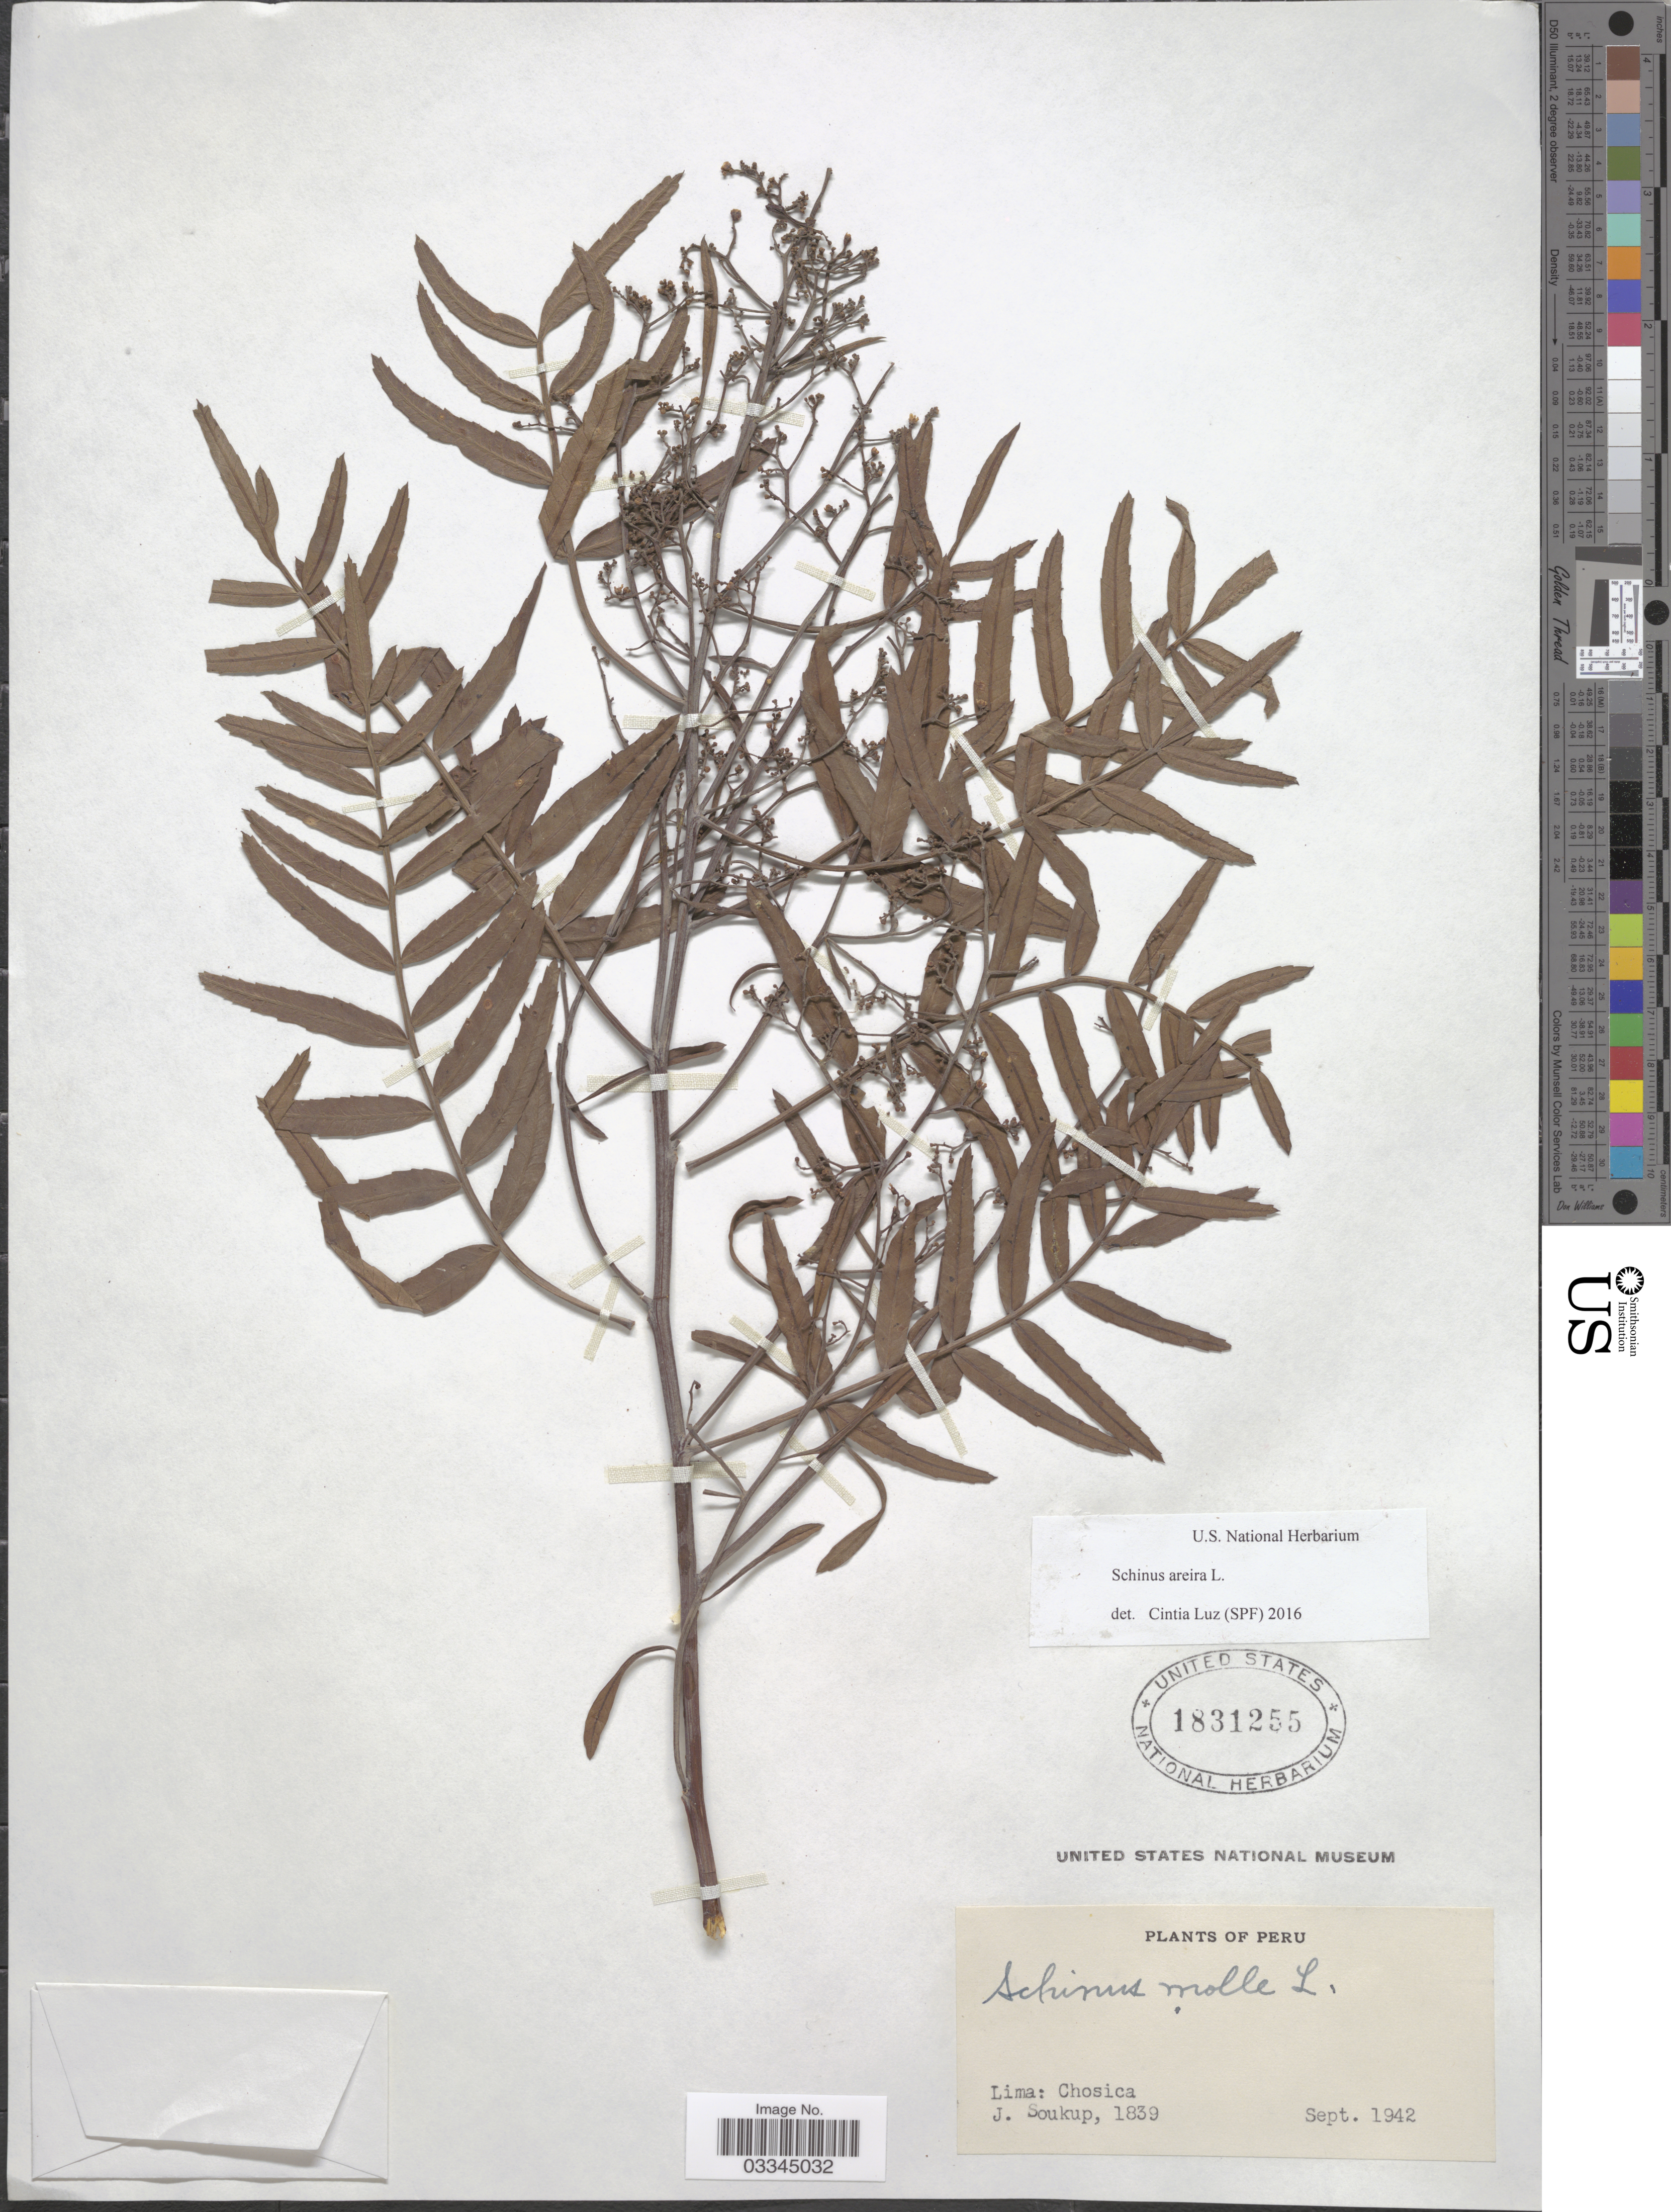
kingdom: Plantae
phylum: Tracheophyta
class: Magnoliopsida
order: Sapindales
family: Anacardiaceae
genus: Schinus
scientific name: Schinus areira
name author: L.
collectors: J. Soukup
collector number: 1839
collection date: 1942-09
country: Peru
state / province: Lima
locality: Chosica.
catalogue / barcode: US 1831255